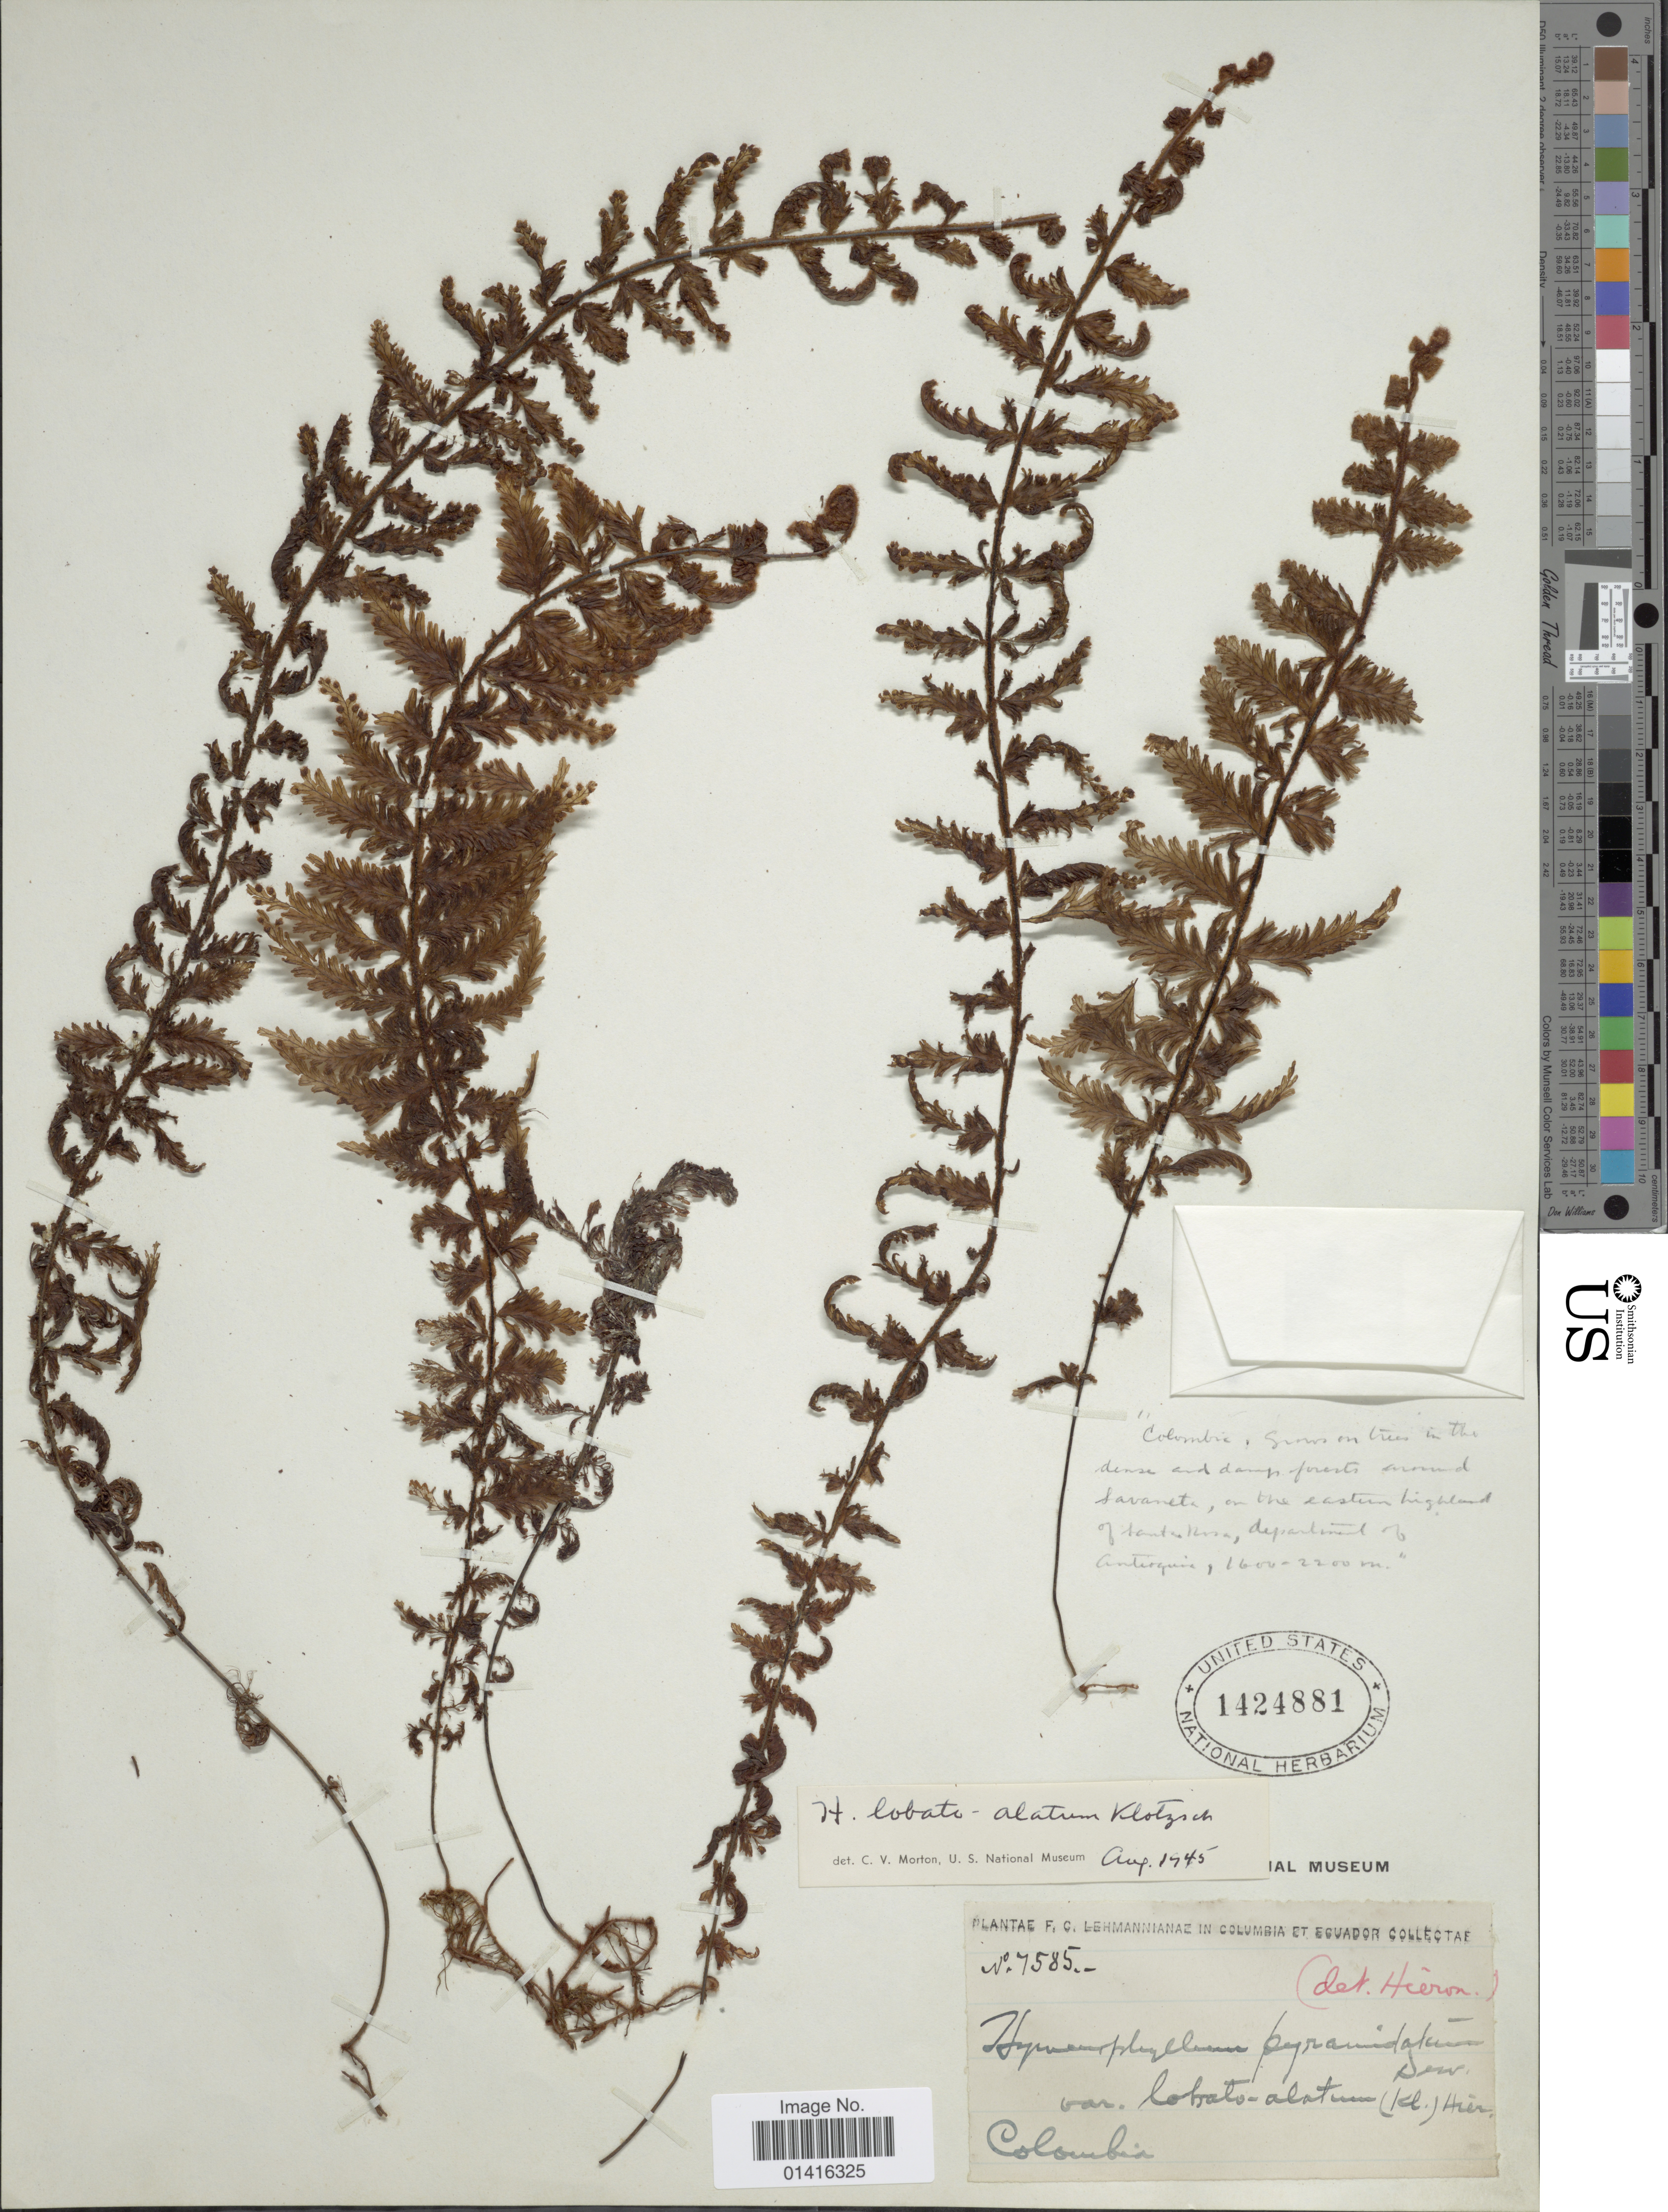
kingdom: Plantae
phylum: Tracheophyta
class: Polypodiopsida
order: Hymenophyllales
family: Hymenophyllaceae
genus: Hymenophyllum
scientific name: Hymenophyllum lobatoalatum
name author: Klotzsch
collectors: F. C. Lehmann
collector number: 7585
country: Colombia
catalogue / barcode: US 1424881